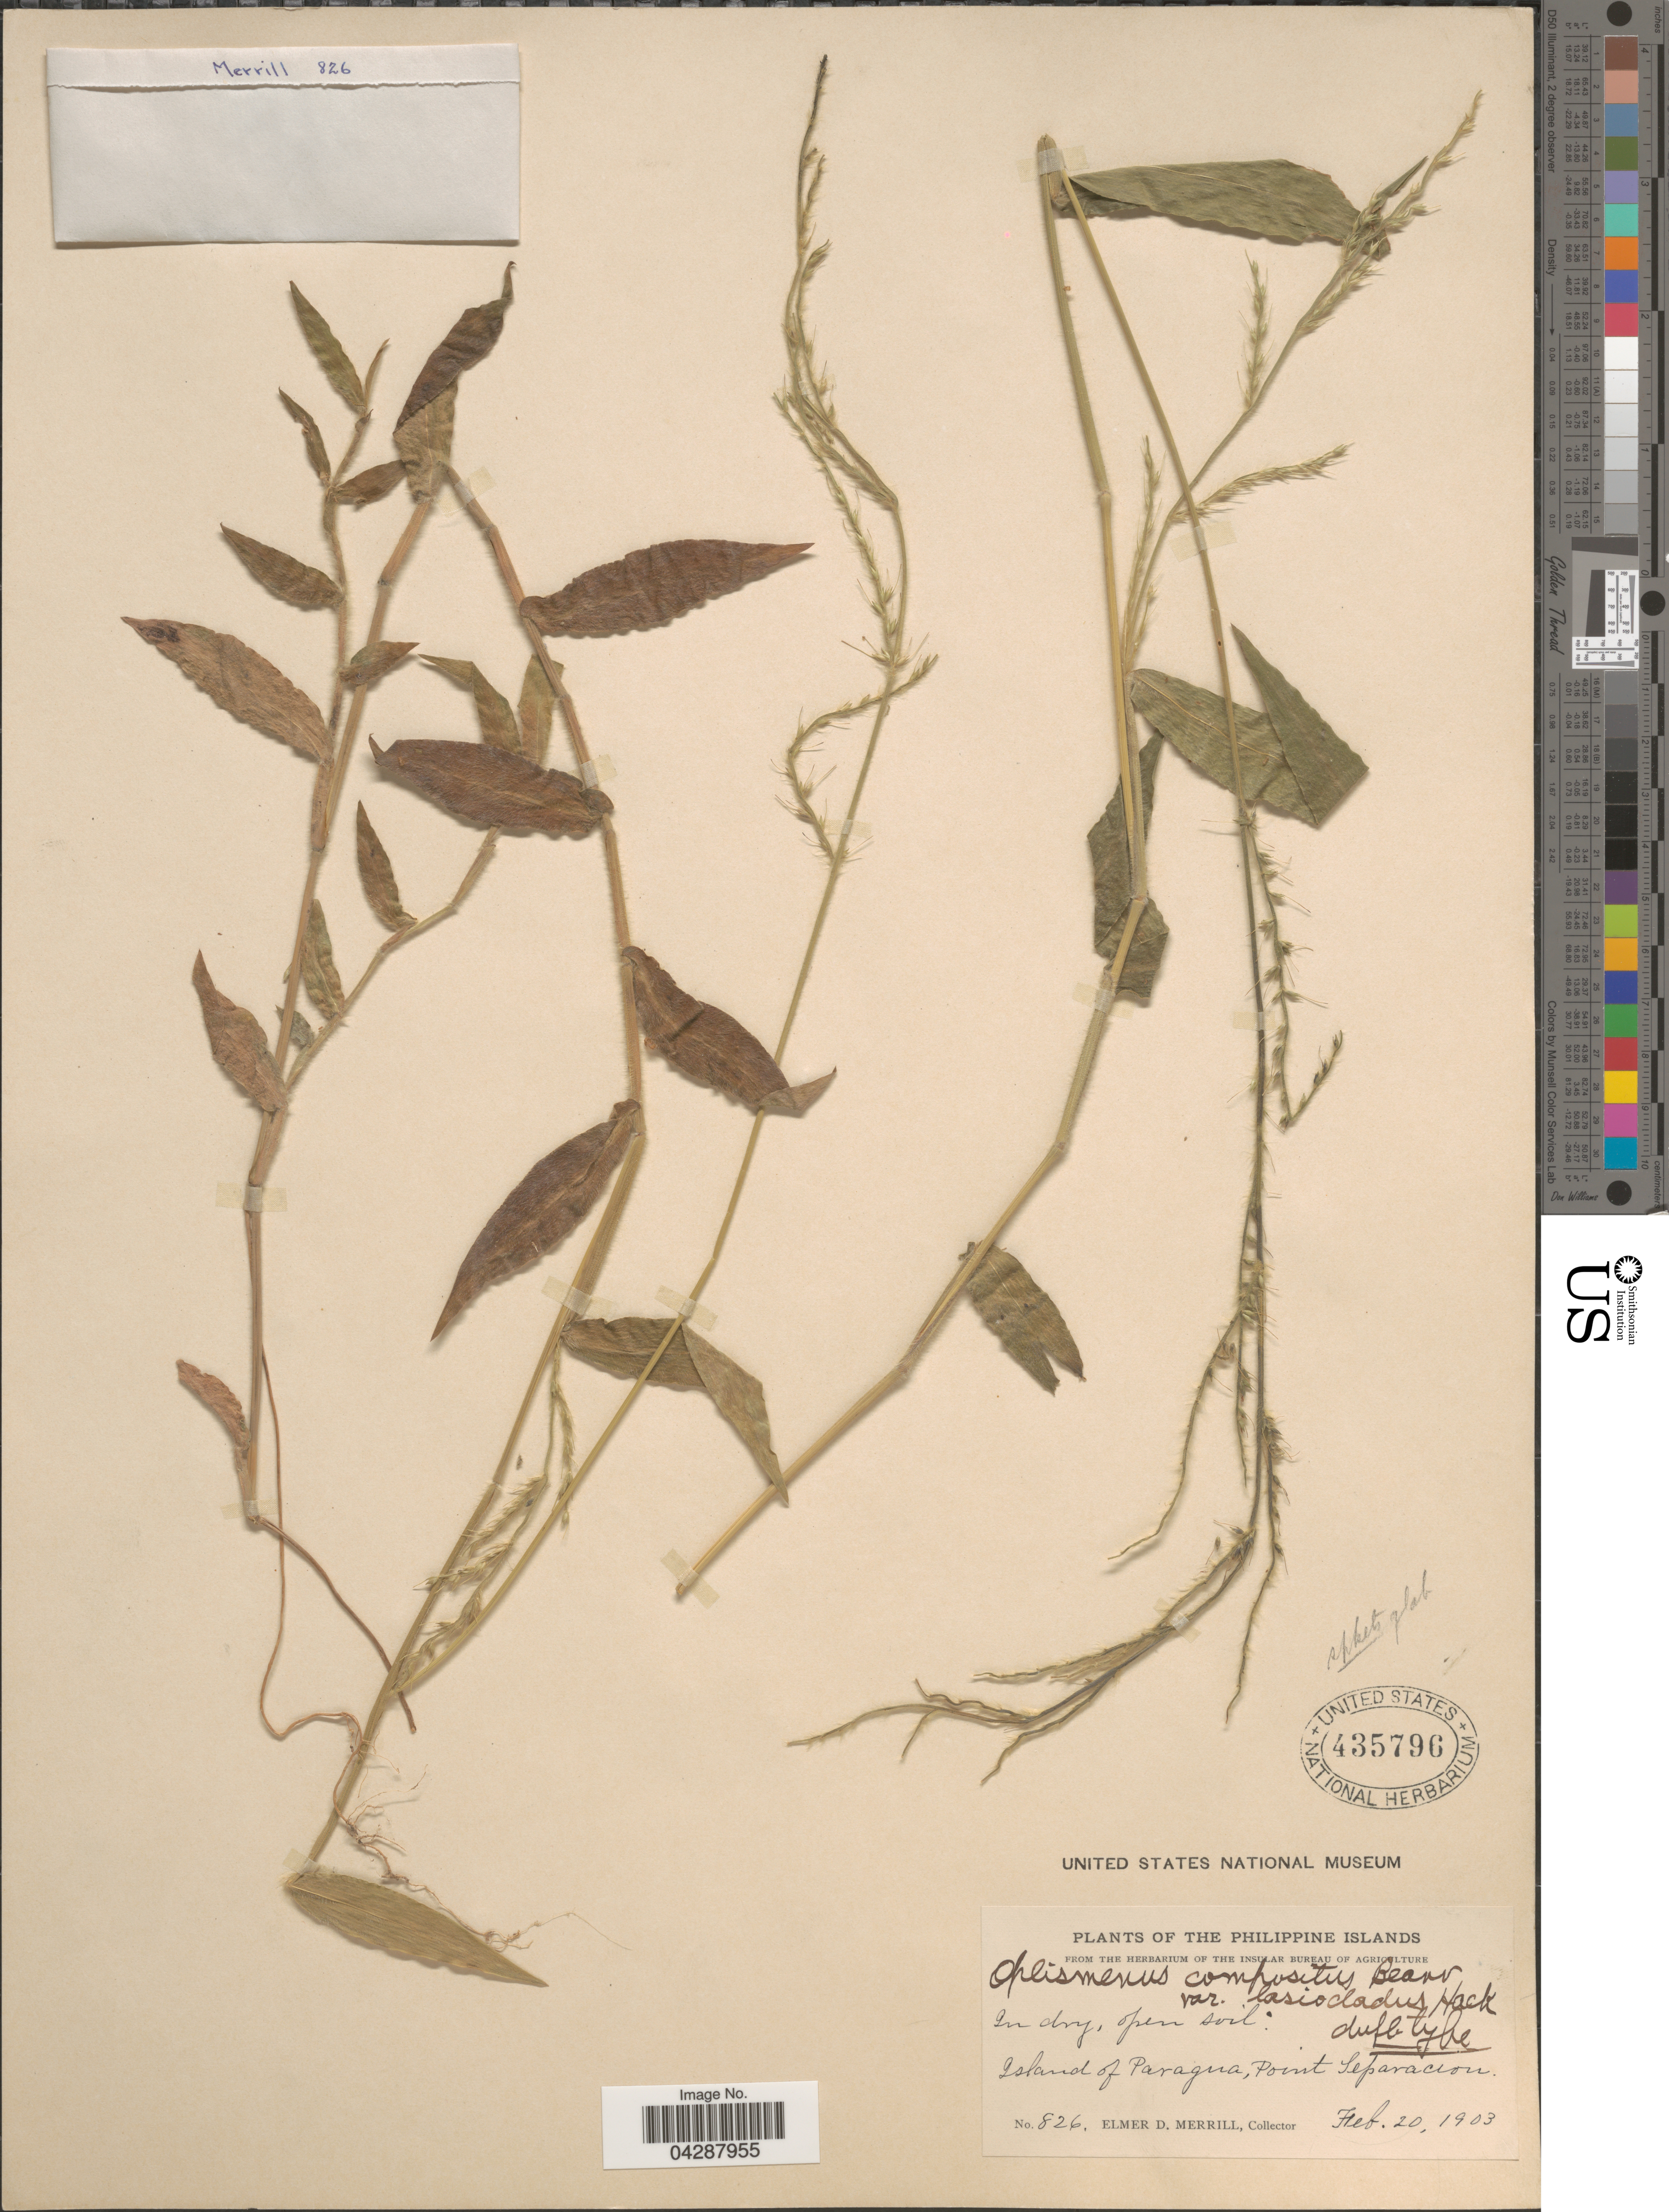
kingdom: Plantae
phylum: Tracheophyta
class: Liliopsida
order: Poales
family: Poaceae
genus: Oplismenus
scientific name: Oplismenus compositus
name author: (L.) P. Beauv.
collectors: E. D. Merrill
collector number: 826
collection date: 1903-02-20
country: Philippines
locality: The Philippine Islands. Island of Paragua, Point Separacion.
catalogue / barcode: US 435796